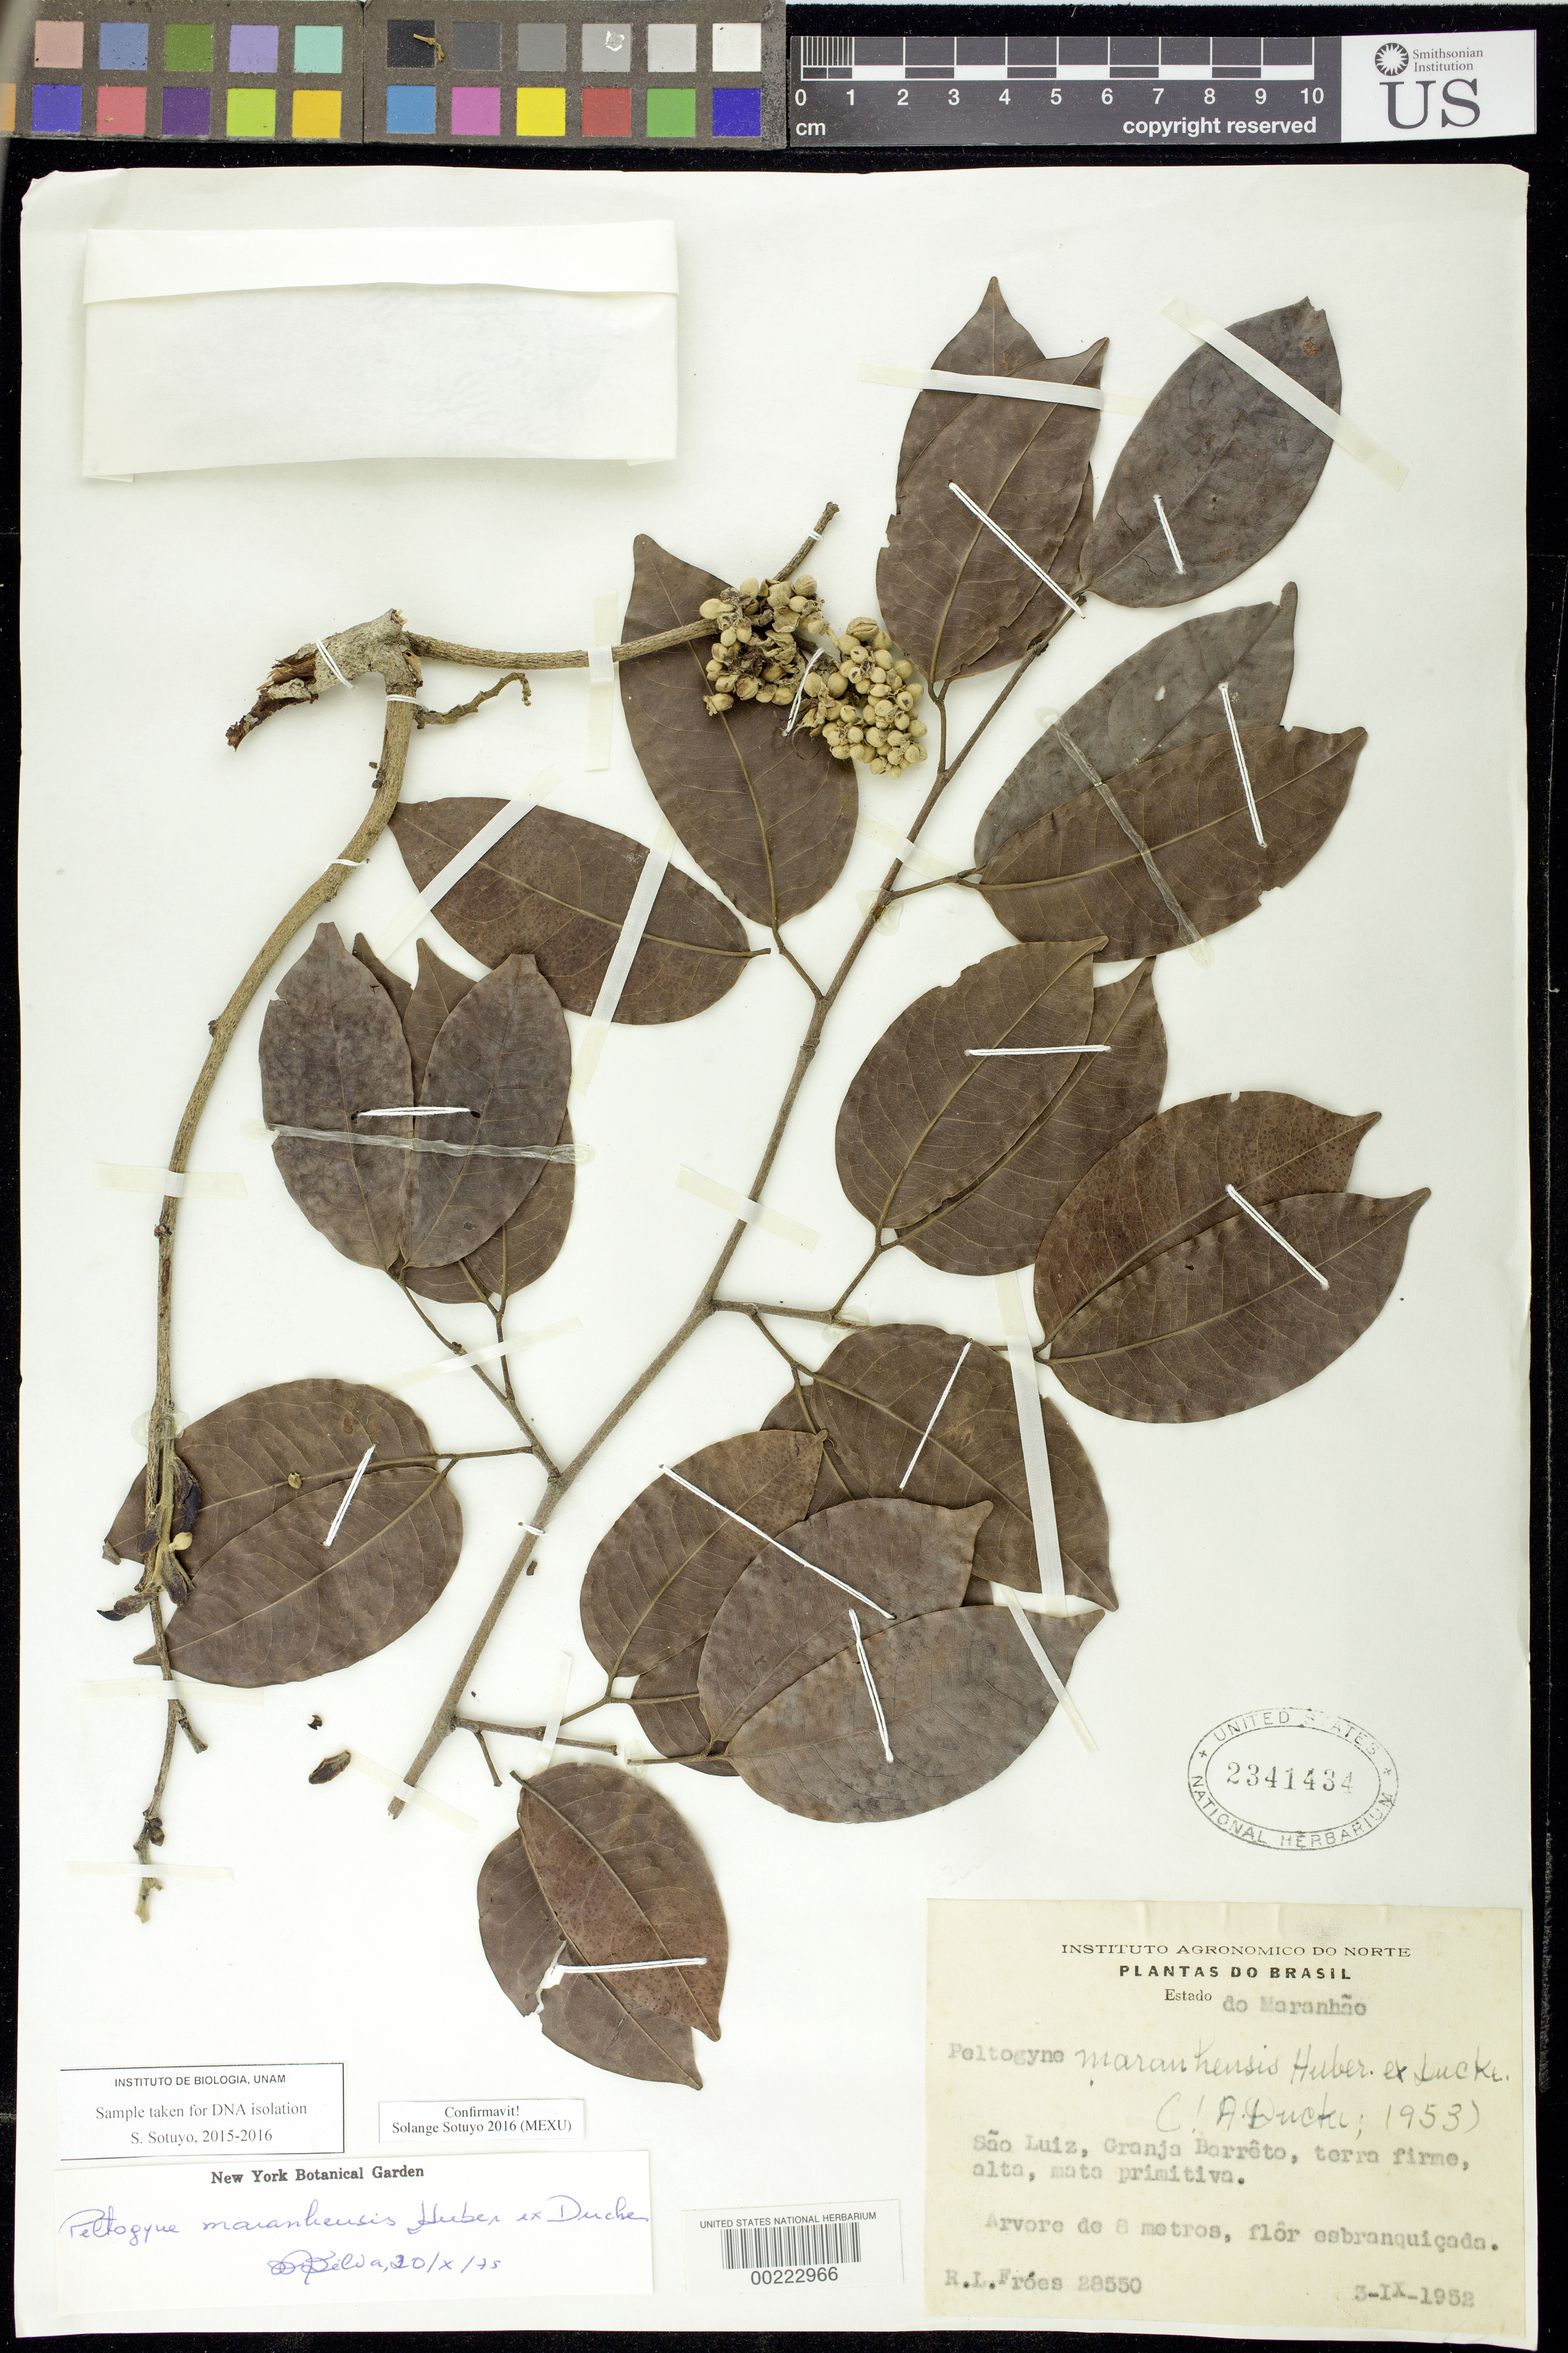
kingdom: Plantae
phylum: Tracheophyta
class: Magnoliopsida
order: Fabales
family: Fabaceae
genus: Peltogyne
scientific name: Peltogyne maranhensis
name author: Huber ex Ducke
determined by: Sotuyo, Solange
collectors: R. L. Fróes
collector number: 28550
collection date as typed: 03 Sep 1952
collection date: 1952-09-03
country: Brazil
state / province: Maranhão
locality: Sao luiz, granja barreto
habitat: Terre firme; tall, primative forest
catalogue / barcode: US 2341434